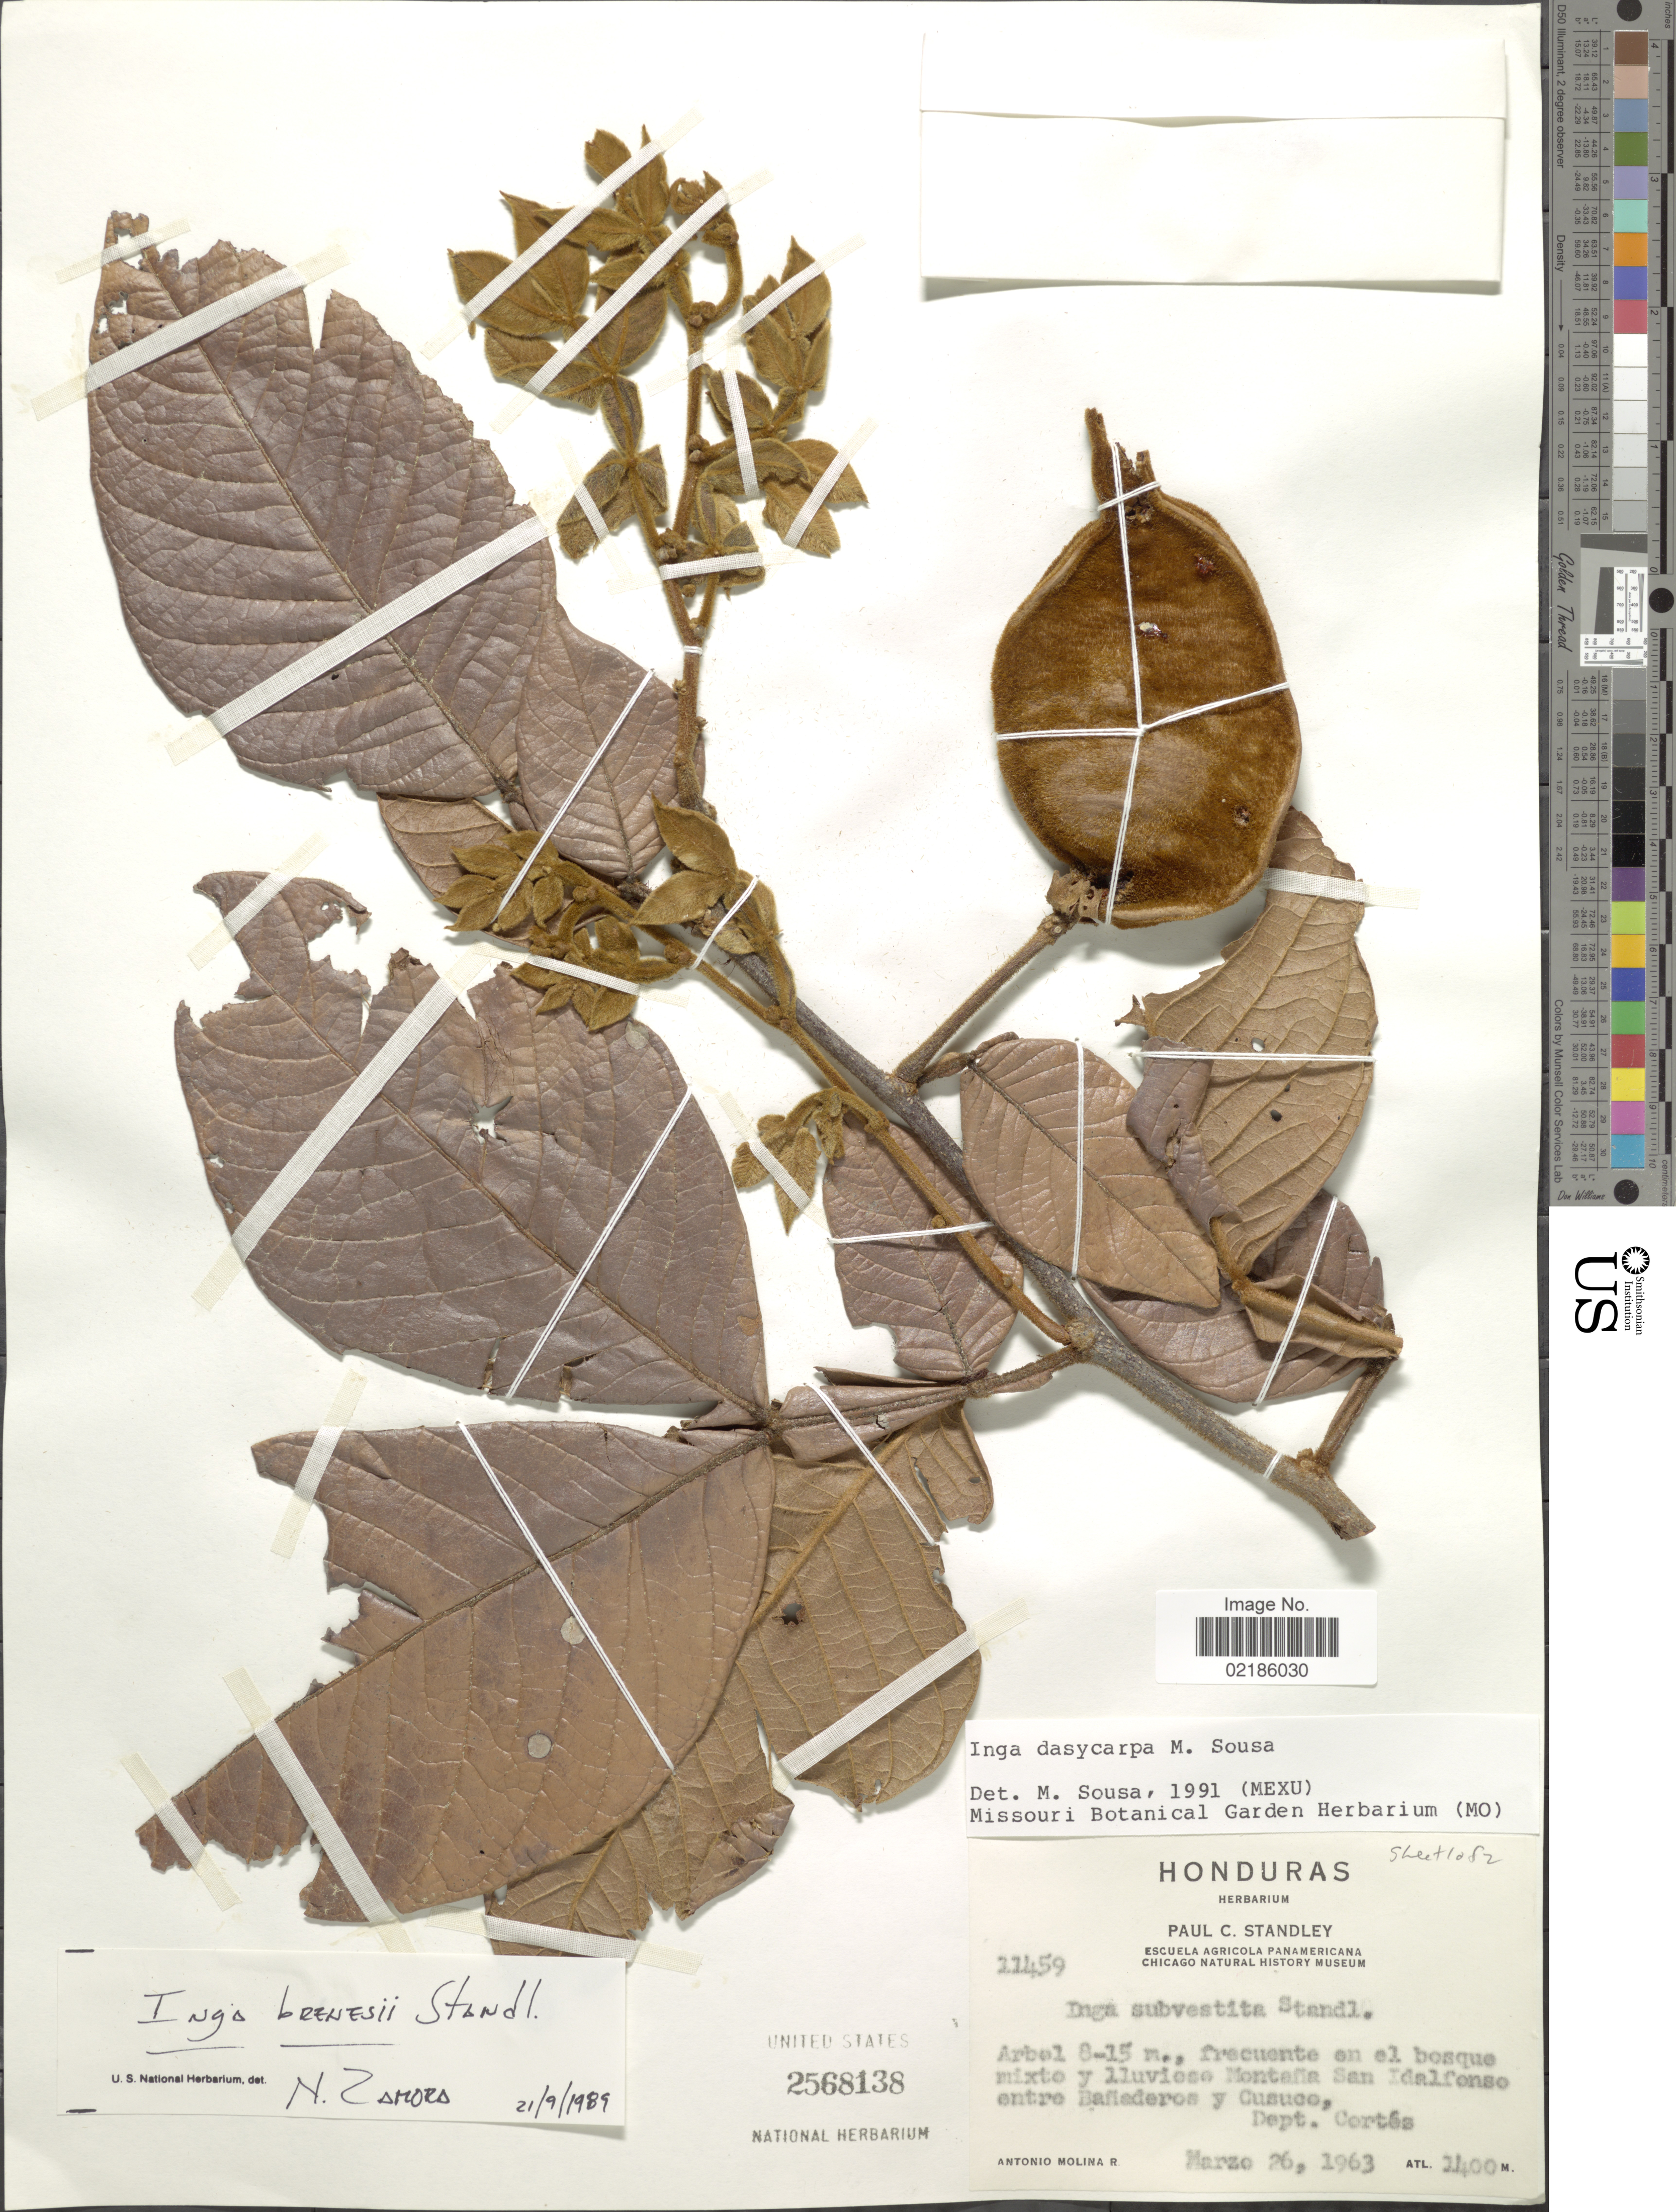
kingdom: Plantae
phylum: Tracheophyta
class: Magnoliopsida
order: Fabales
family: Fabaceae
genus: Inga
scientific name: Inga dasycarpa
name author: M. Sousa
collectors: A. Molina R.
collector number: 11459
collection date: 1963-03-26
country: Honduras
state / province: Cortés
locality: Frecuente en el bosque mixto y lluvieso Montana San Idalfonso entro Bafiederos y Cuscuco.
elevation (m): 1400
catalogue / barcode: US 2568138